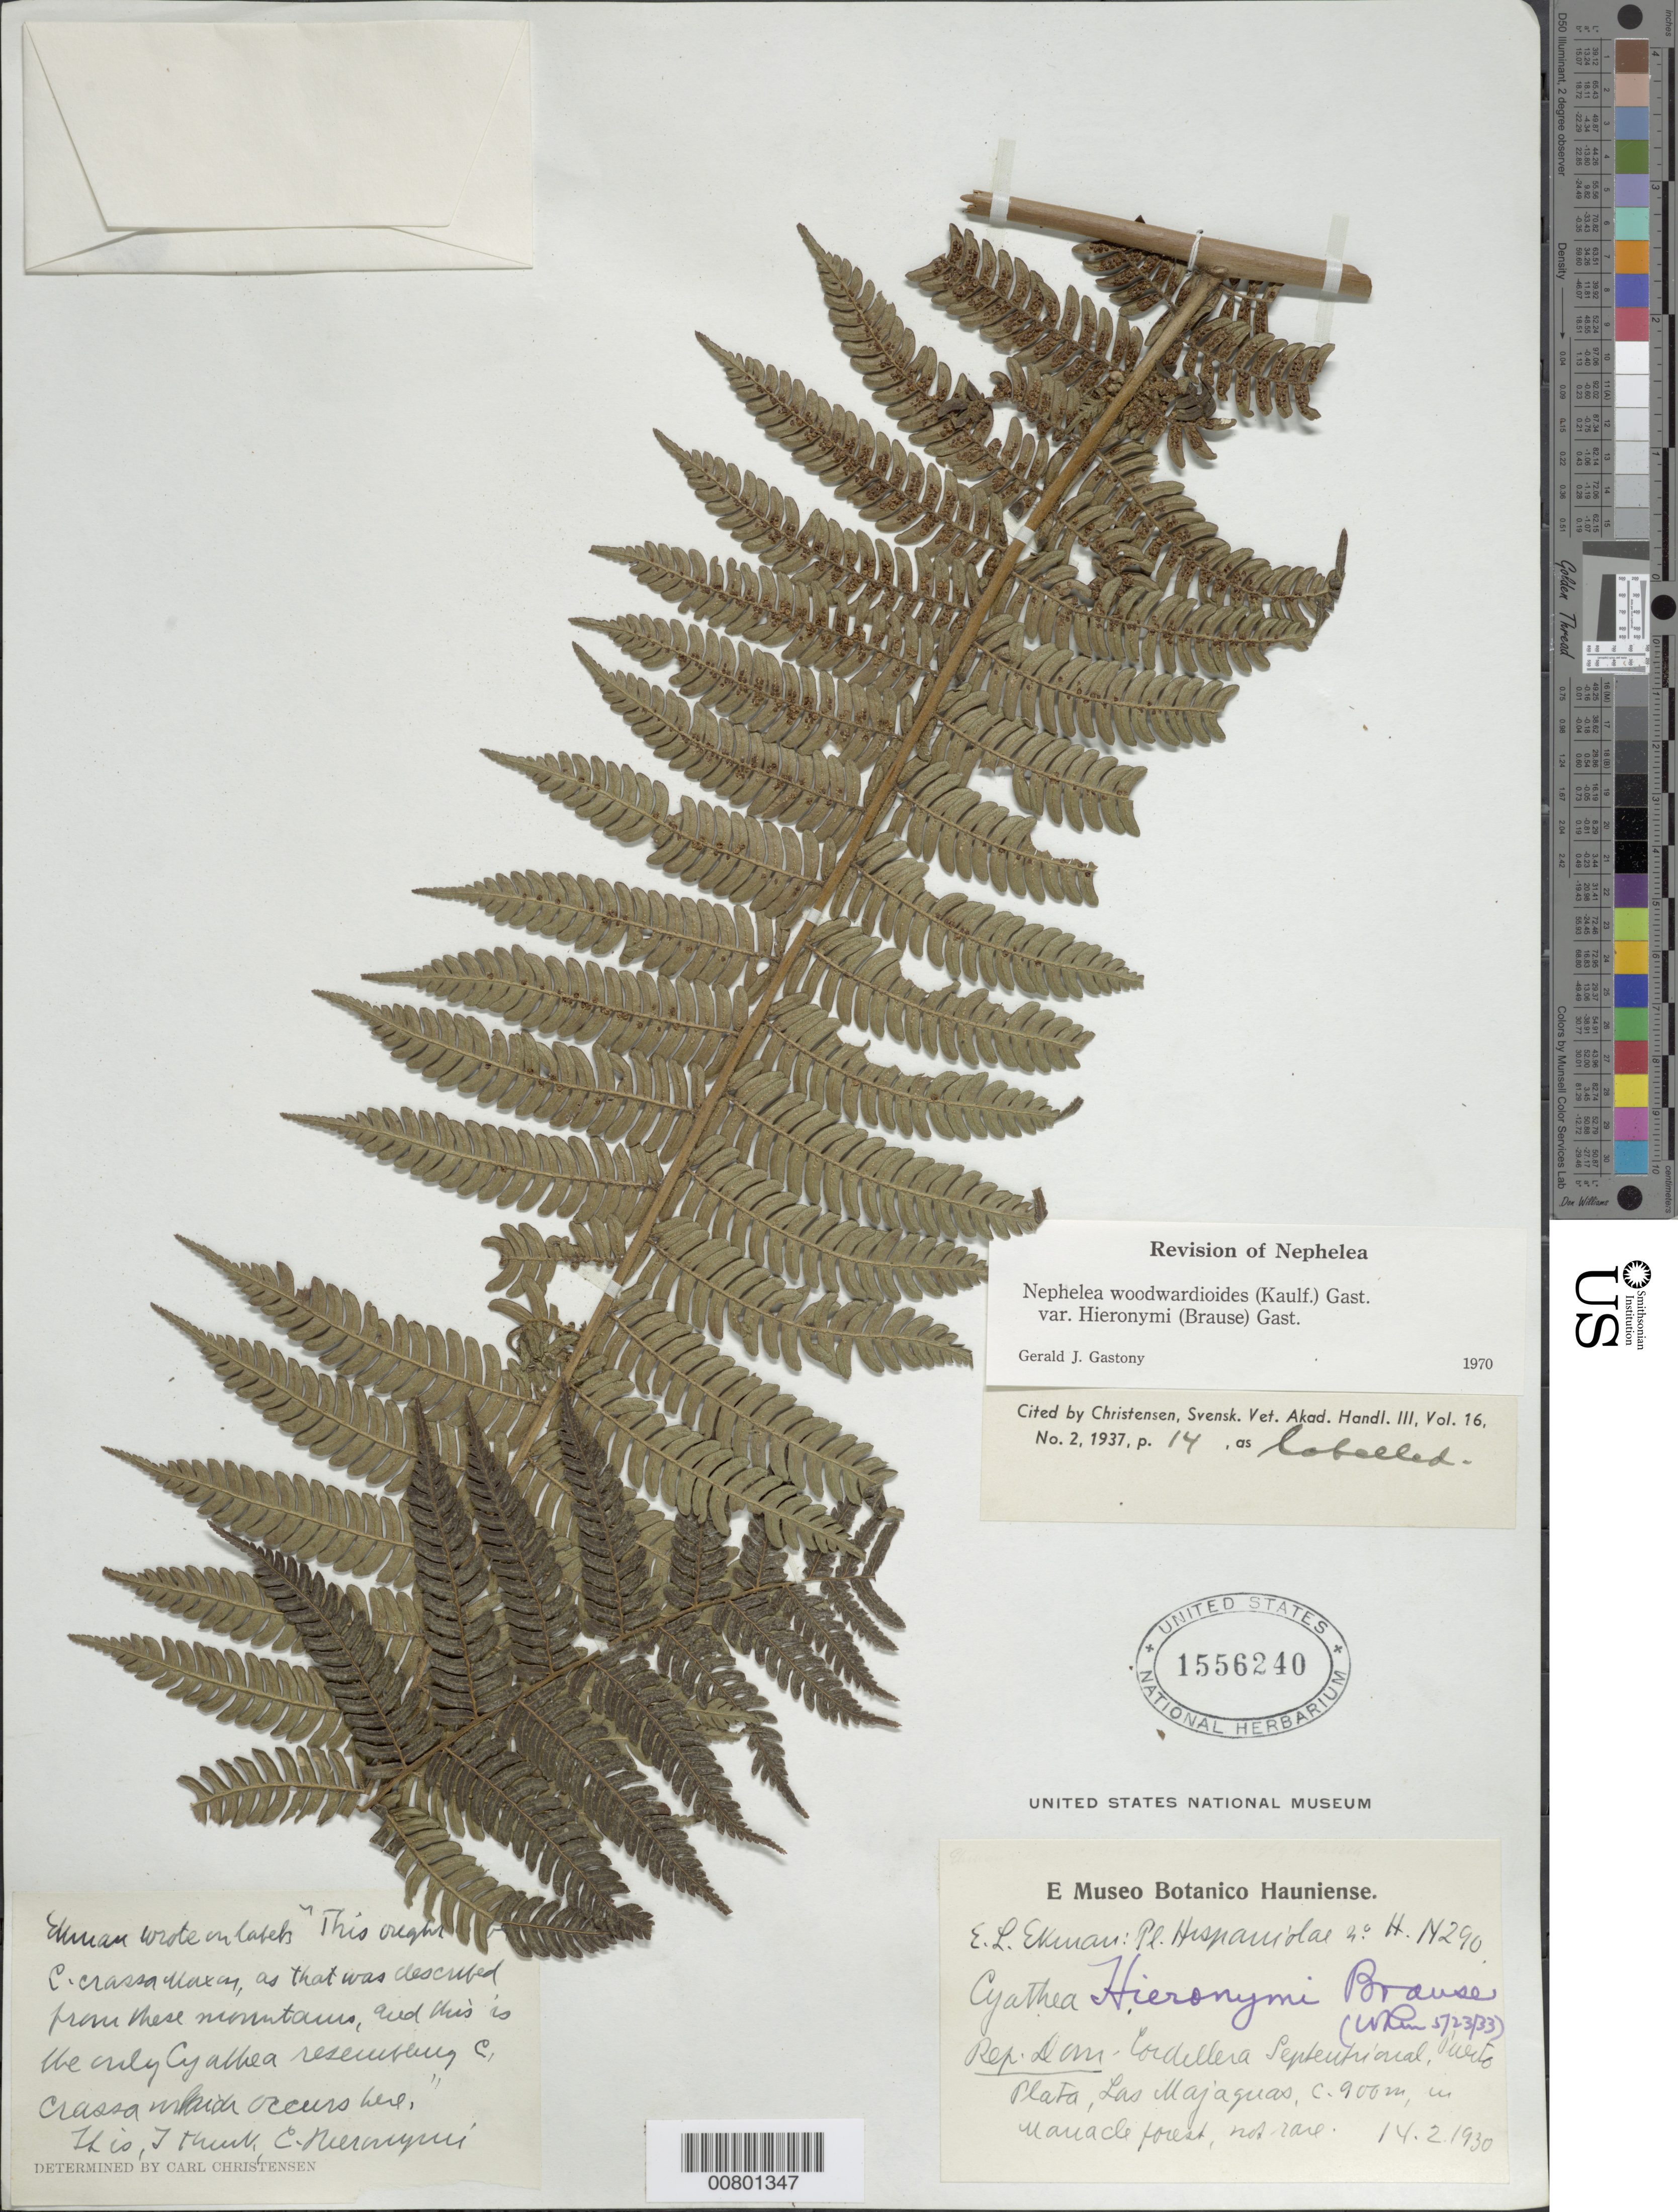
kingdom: Plantae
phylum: Tracheophyta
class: Polypodiopsida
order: Cyatheales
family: Cyatheaceae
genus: Alsophila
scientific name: Alsophila woodwardioides var. hieronymii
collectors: E. L. Ekman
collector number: H 14290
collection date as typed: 14 Feb 1930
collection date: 1930-02-14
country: Dominican Republic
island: Hispaniola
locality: Cordillera Septentrional, Puerta Plata, las Majaguas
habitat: Manacle forest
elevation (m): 900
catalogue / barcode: US 1556240